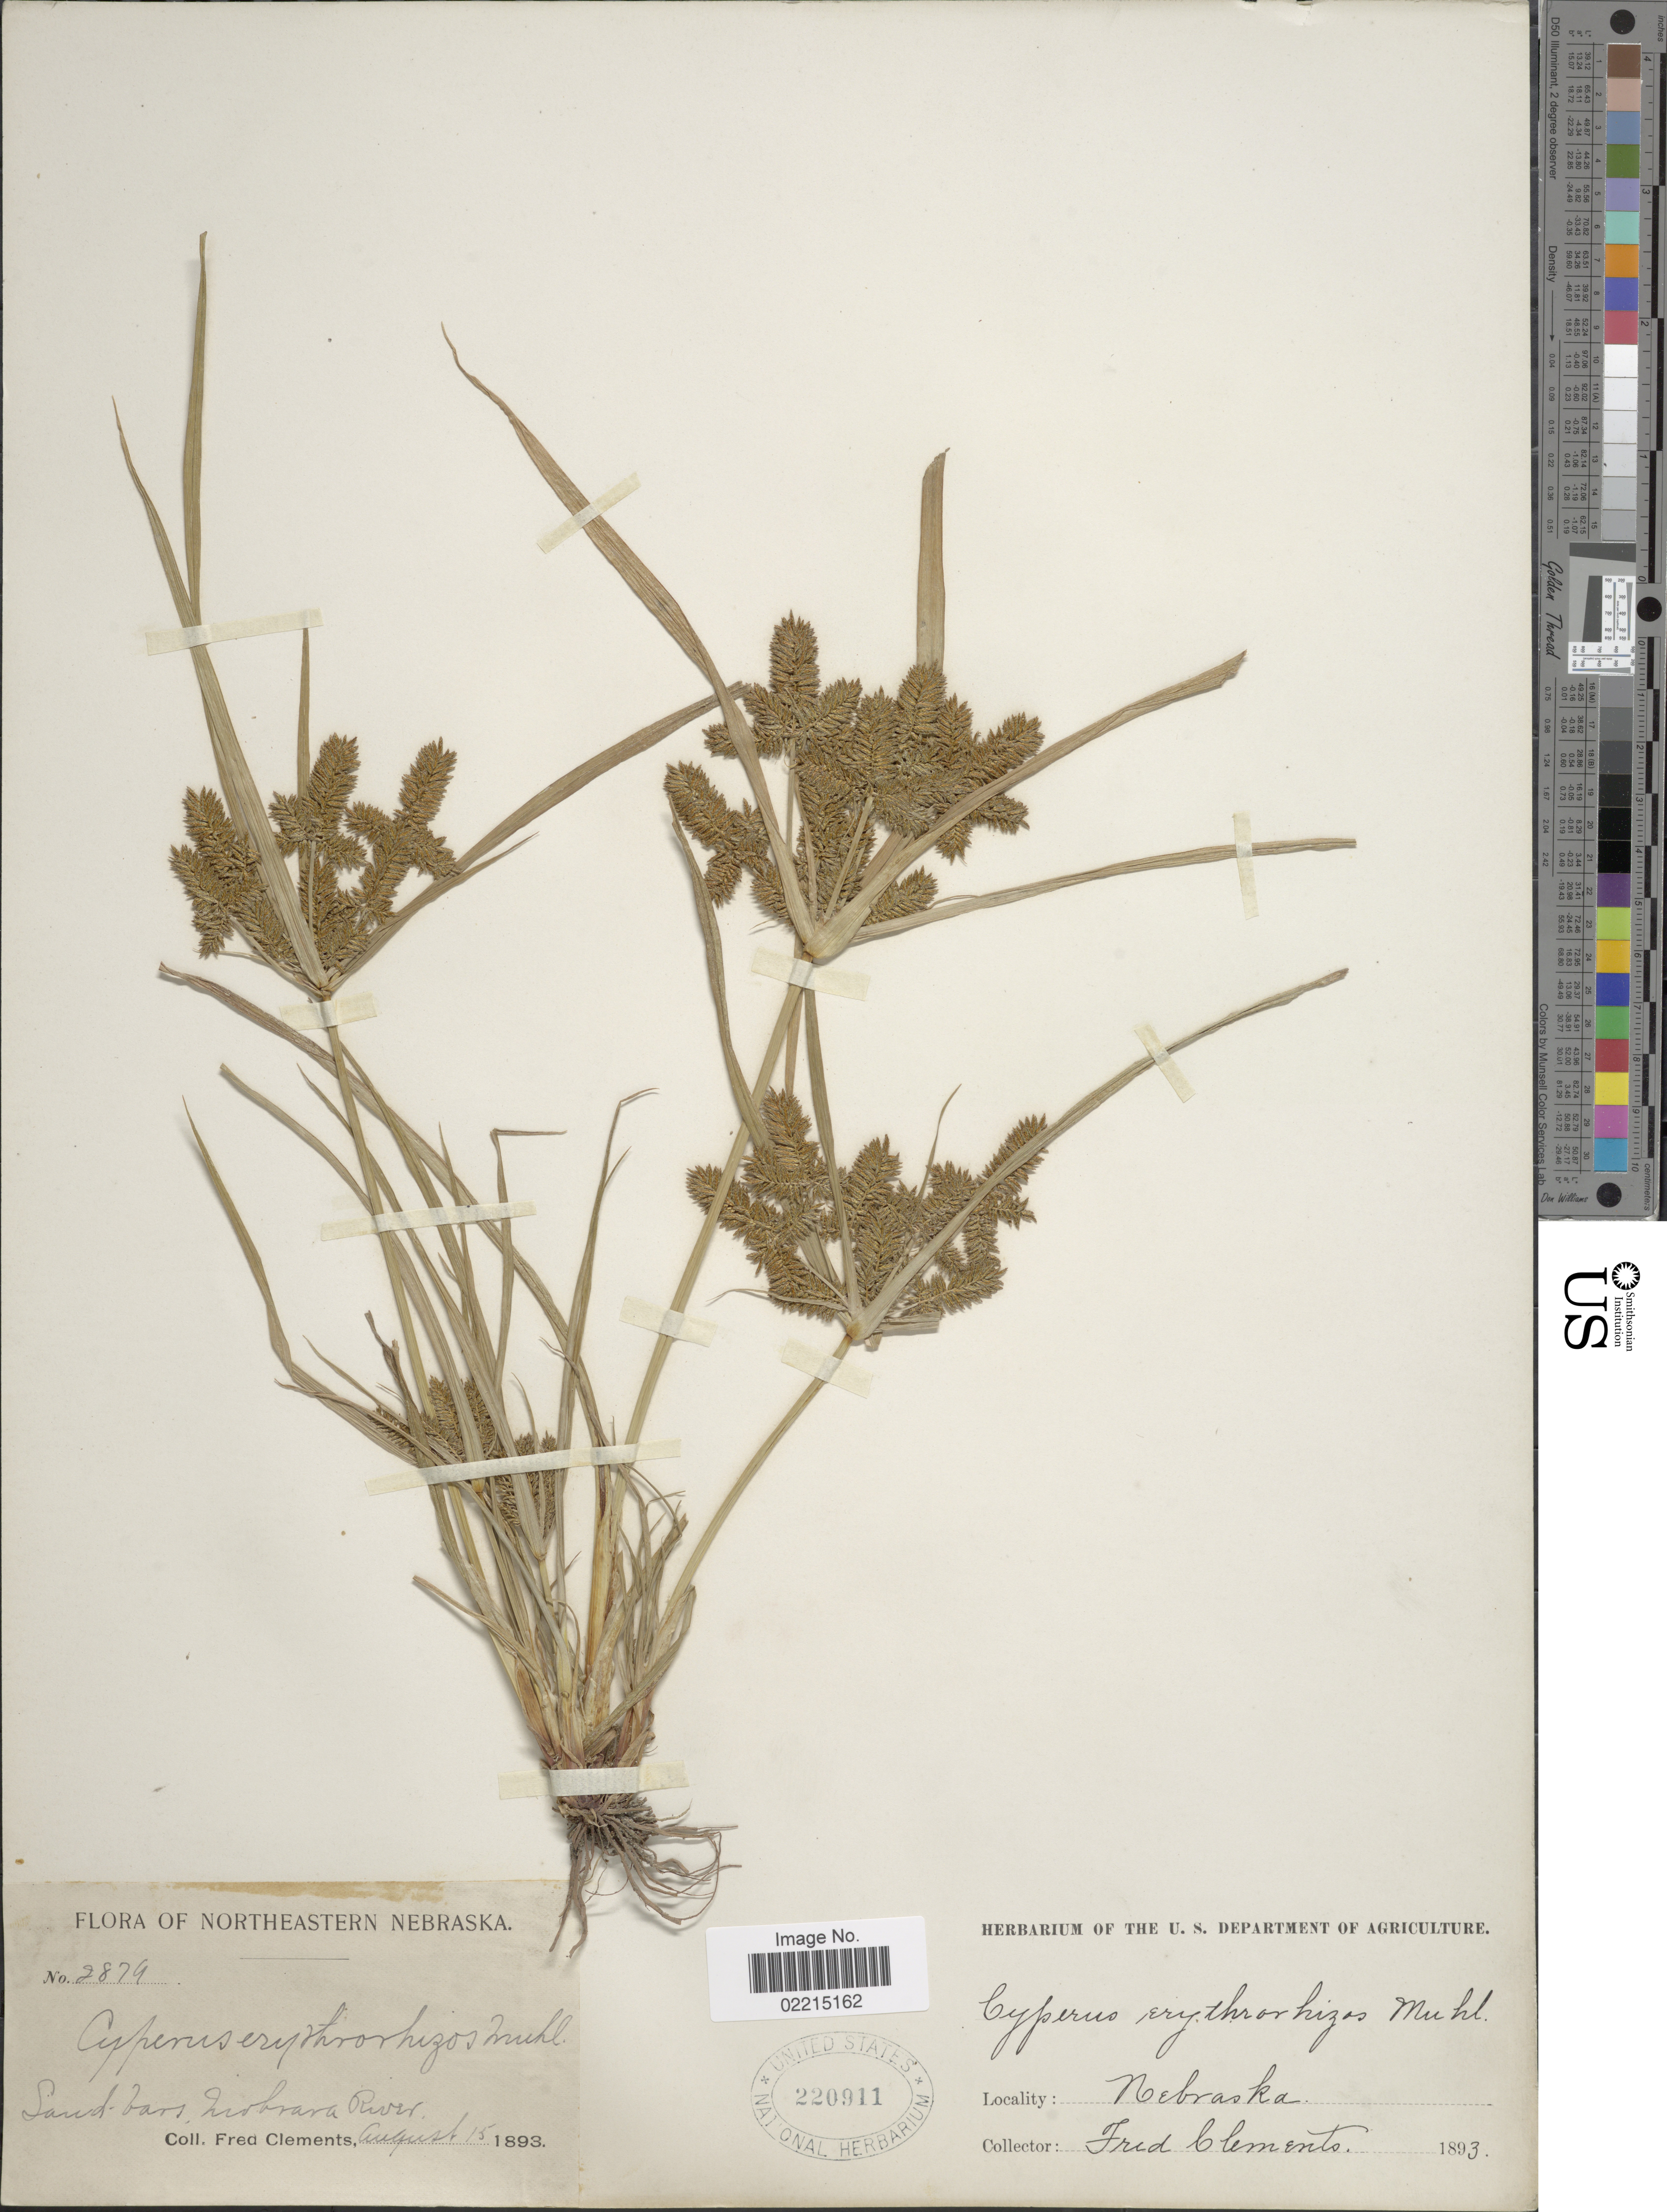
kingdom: Plantae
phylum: Tracheophyta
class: Liliopsida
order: Poales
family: Cyperaceae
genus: Cyperus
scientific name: Cyperus erythrorhizos Muhl.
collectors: F. Clements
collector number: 2879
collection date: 1893-08-15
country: United States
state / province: Nebraska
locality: Northeastern Nebraska. Niobrara River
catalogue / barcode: US 220911